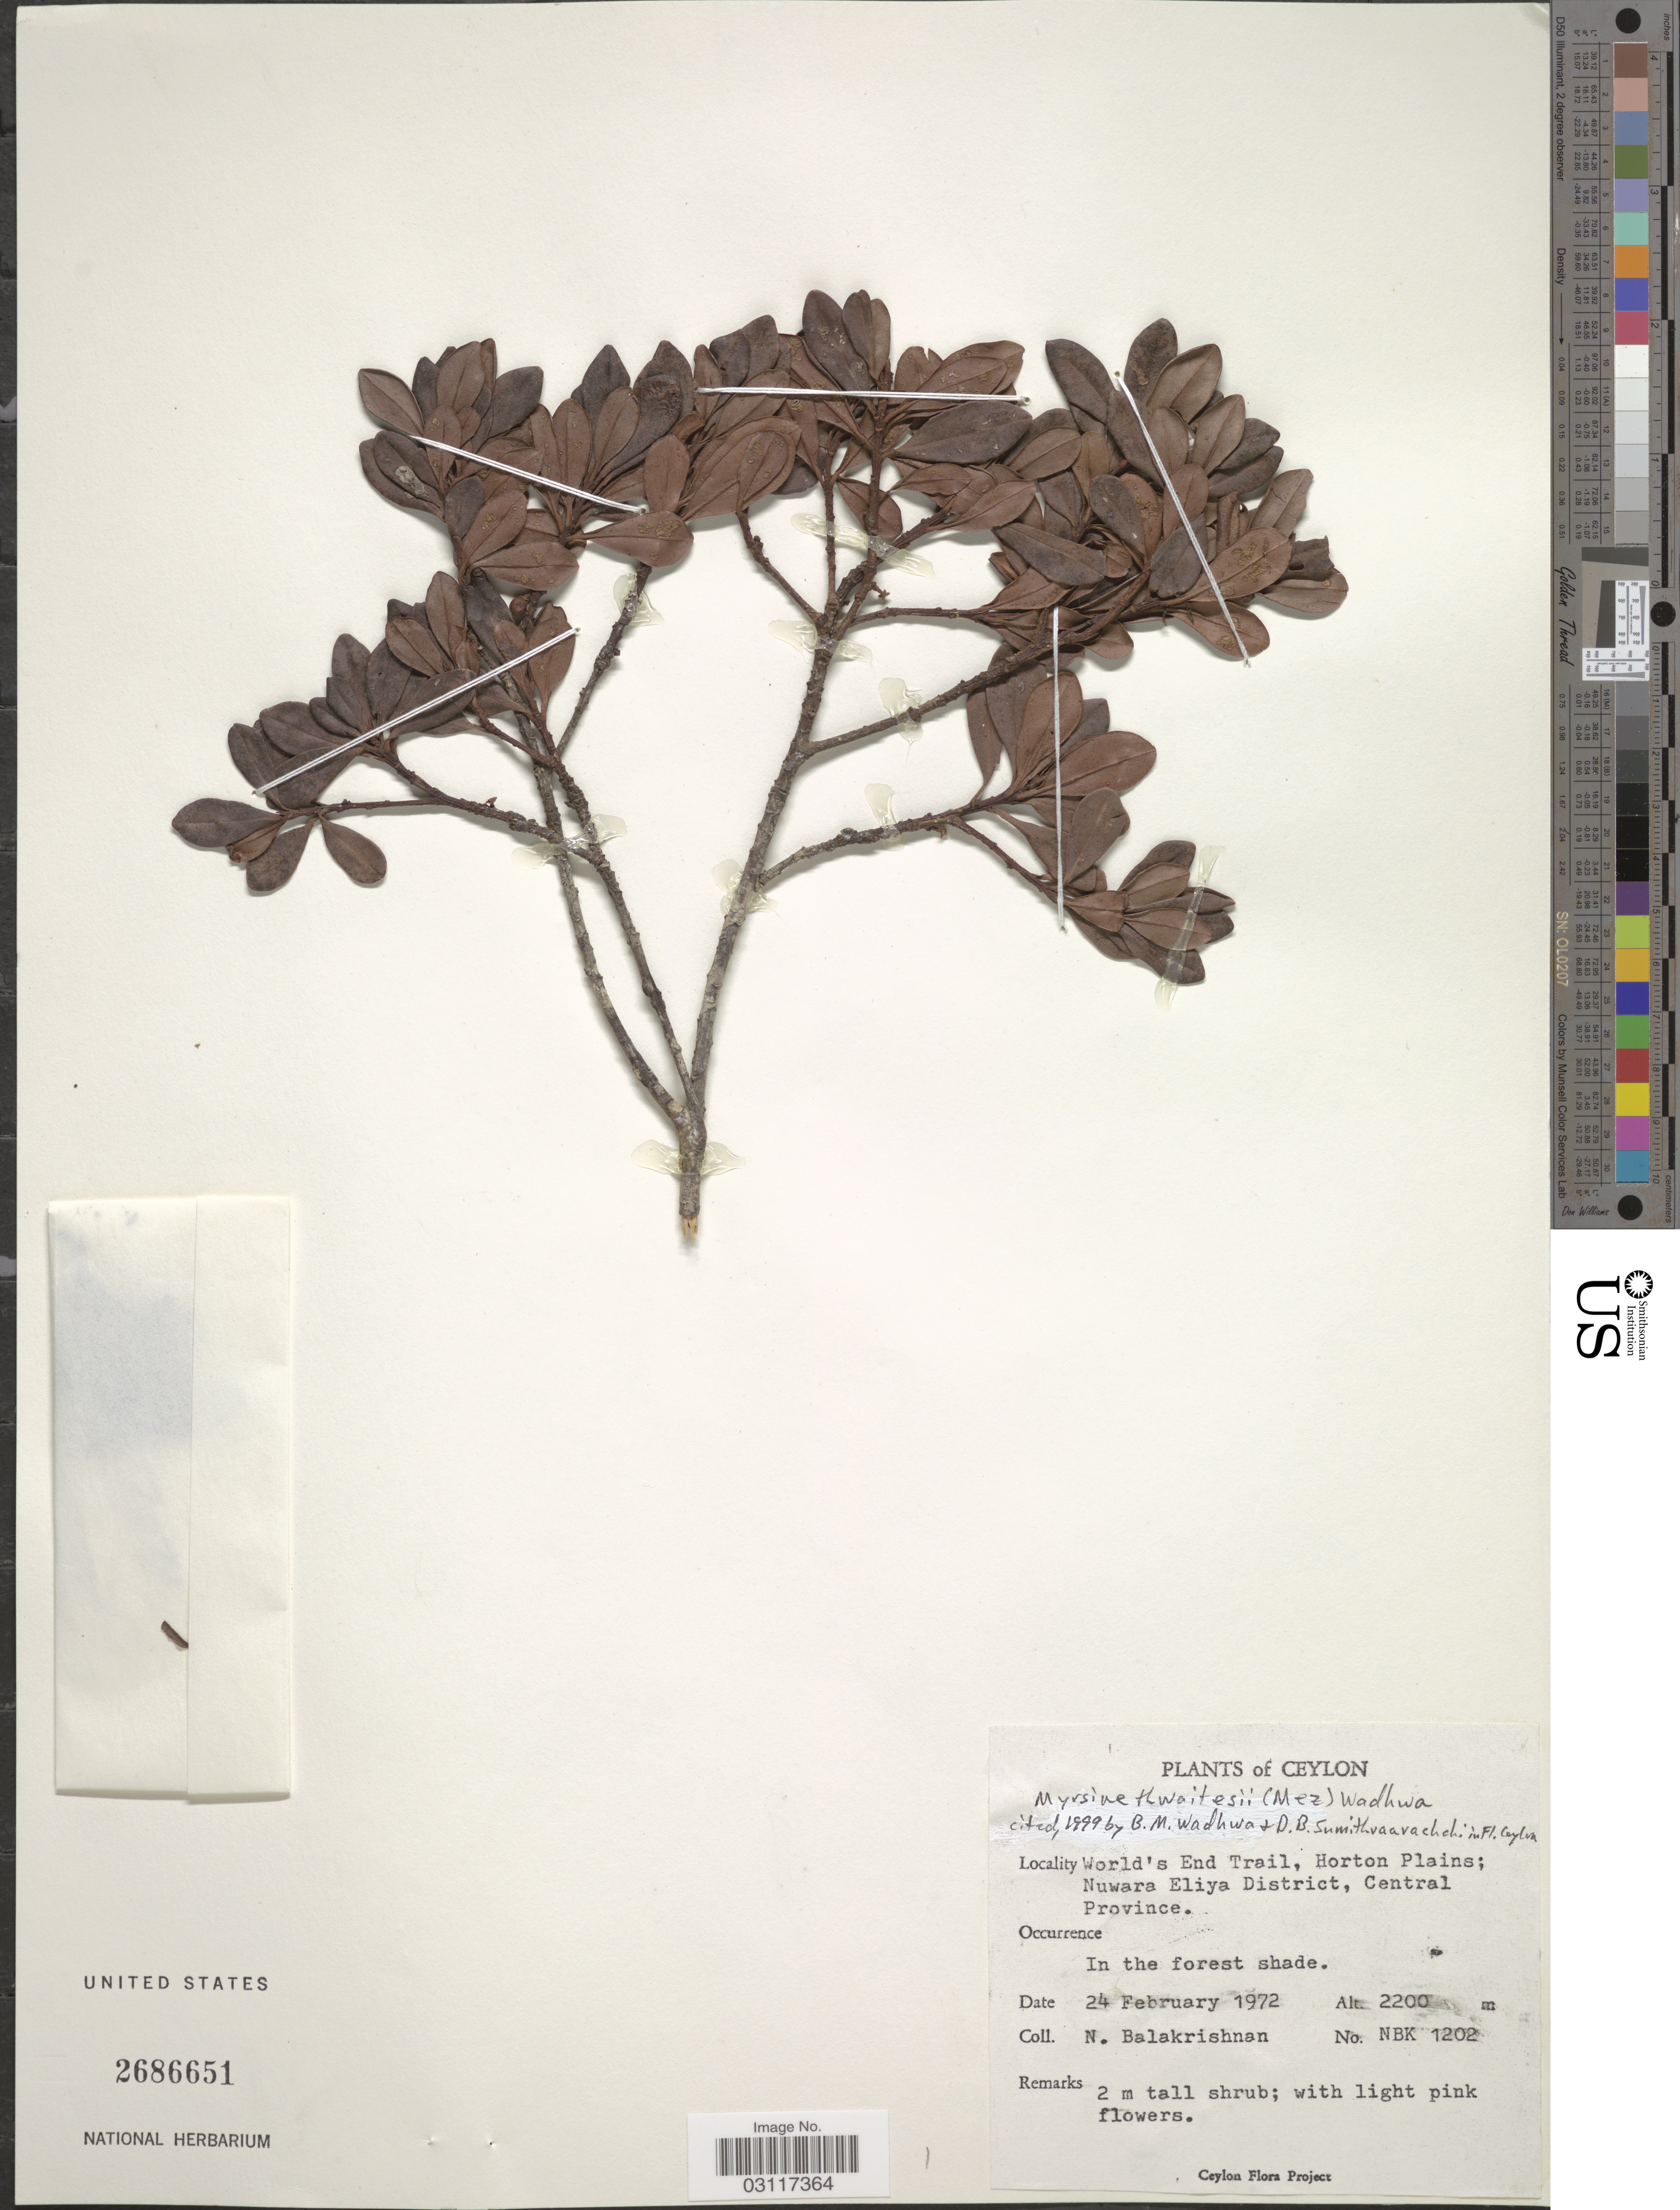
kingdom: Plantae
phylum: Tracheophyta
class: Magnoliopsida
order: Ericales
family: Primulaceae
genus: Myrsine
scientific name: Myrsine thwaitesii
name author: (Mez) Wadhwa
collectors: N. Balakrishnan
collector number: NBK 1202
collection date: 1972-02-24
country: Sri Lanka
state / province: Central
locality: Ceylon, World's End Trail, Horton Plains, Nuwara Eliya District, Central Province.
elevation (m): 2200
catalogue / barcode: US 2686651